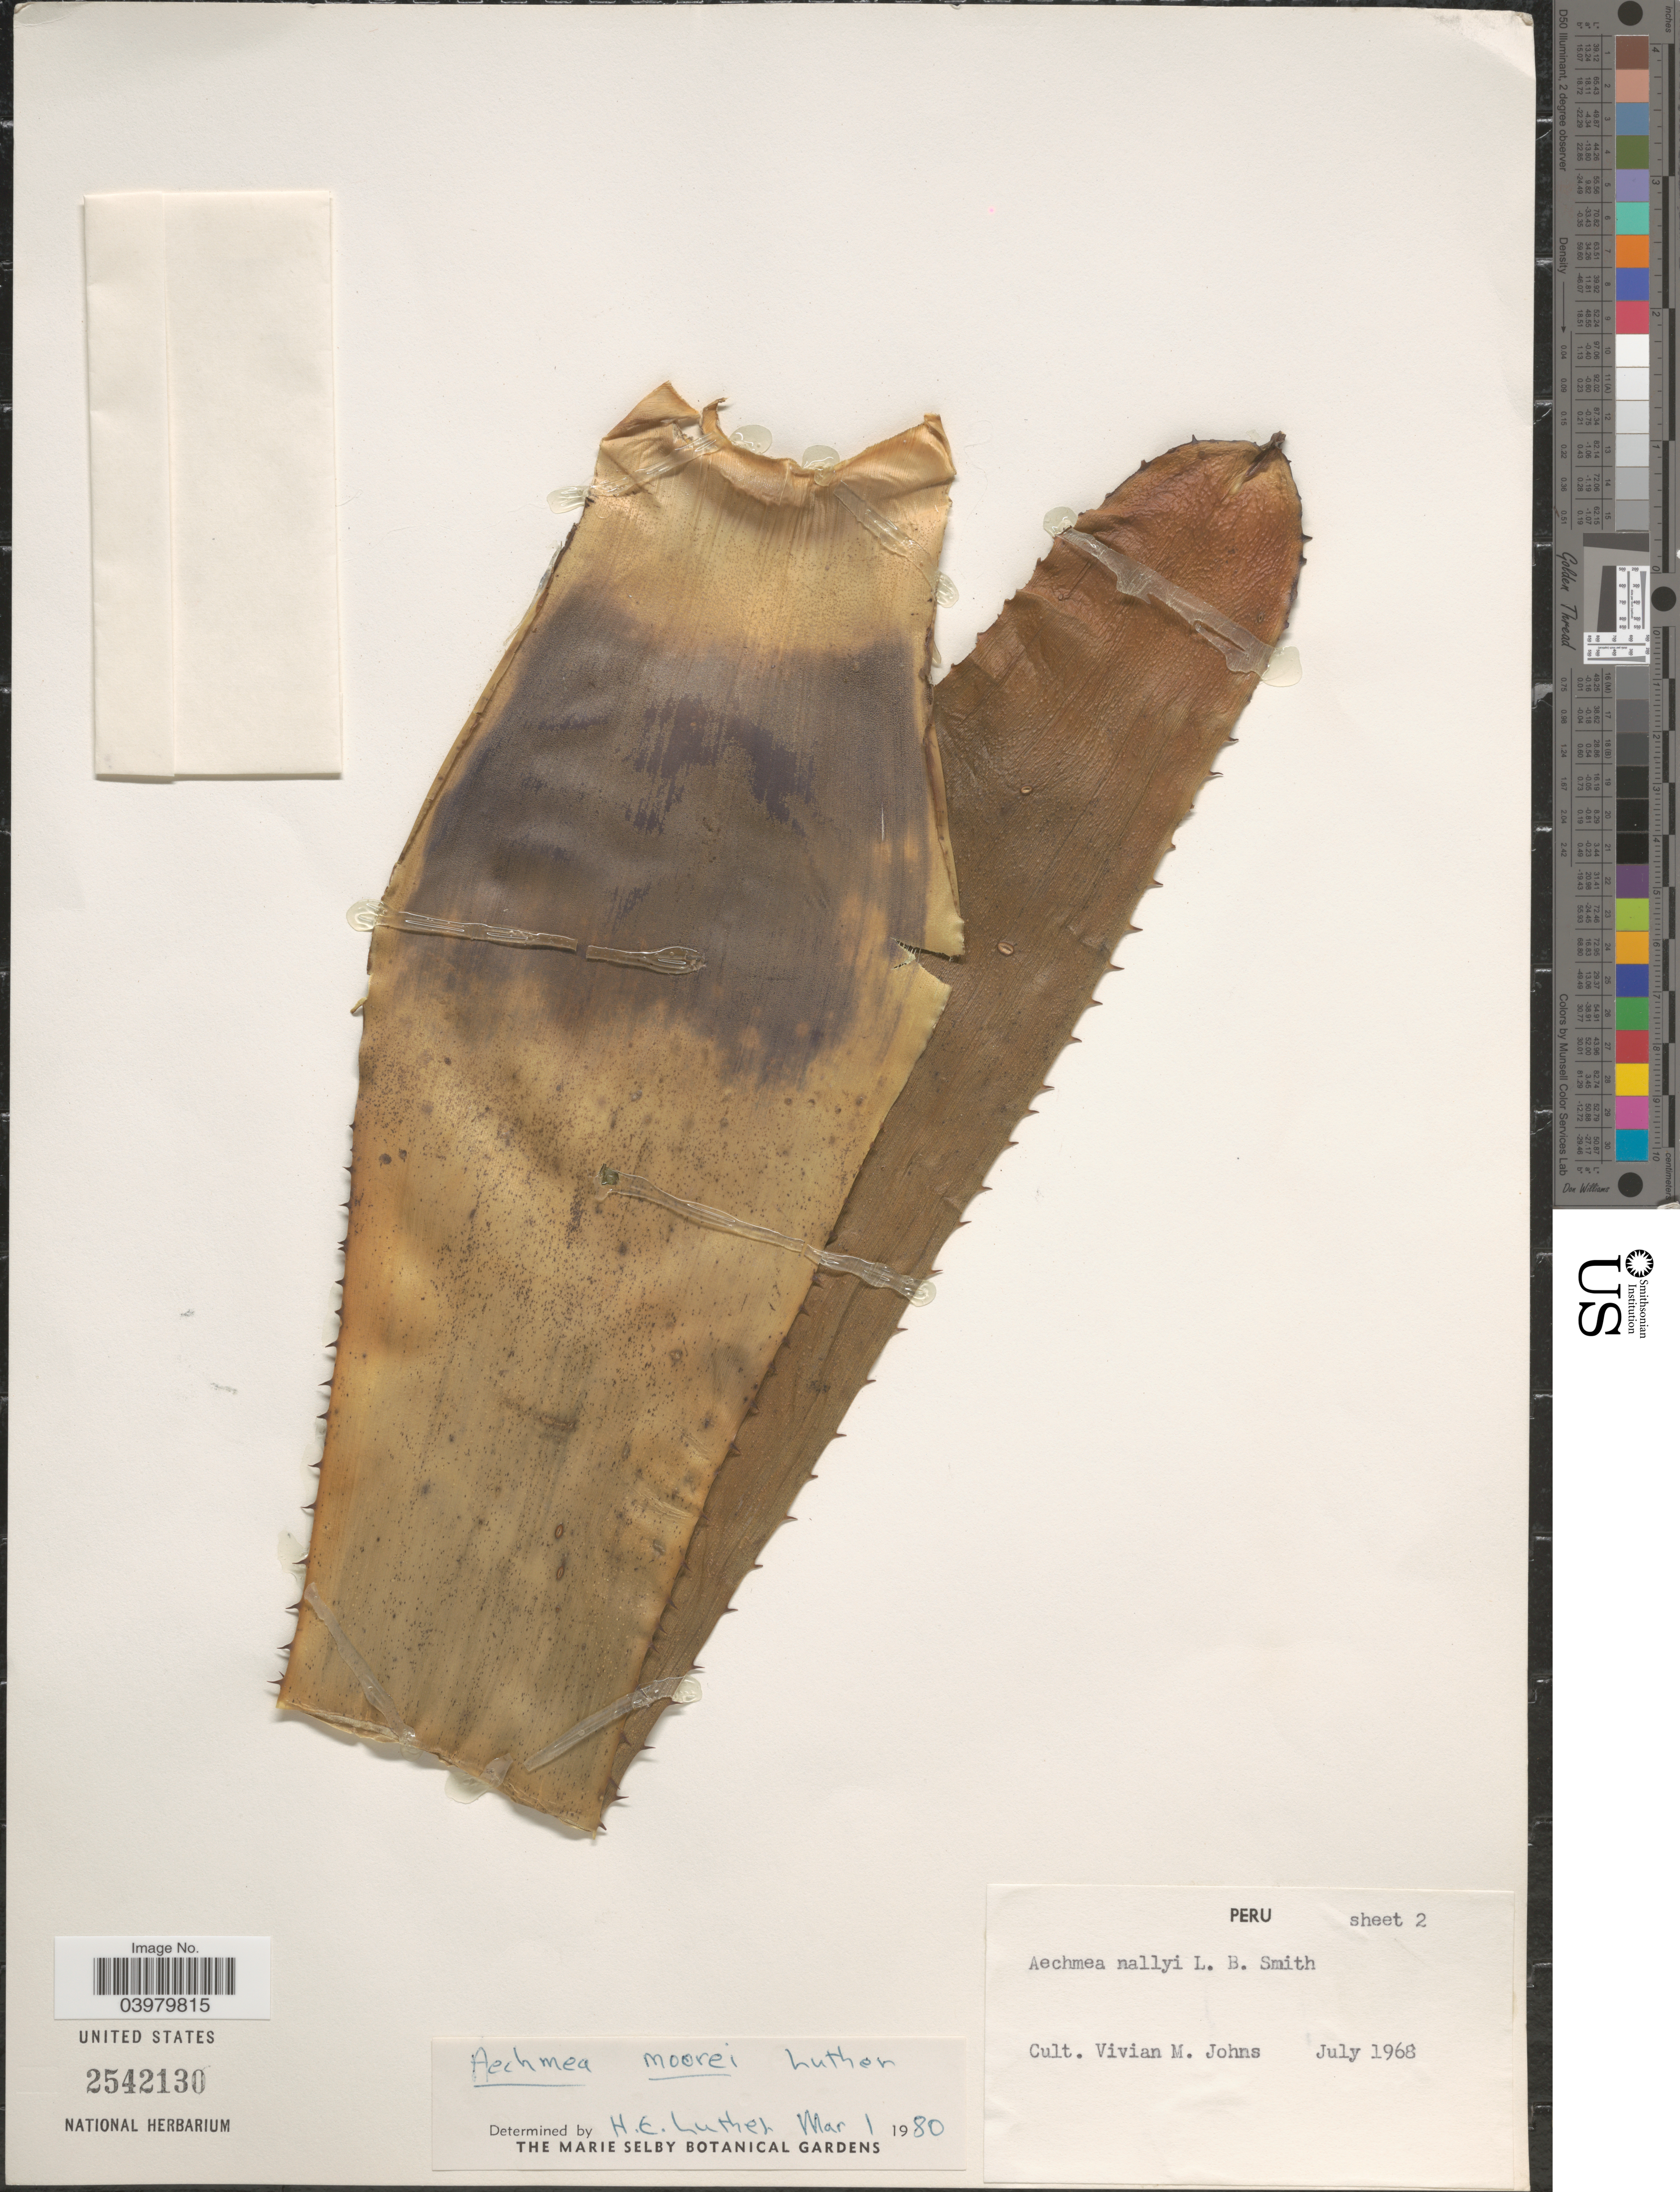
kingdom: Plantae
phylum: Tracheophyta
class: Liliopsida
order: Poales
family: Bromeliaceae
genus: Aechmea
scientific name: Aechmea moorei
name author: H.E. Luther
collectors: V. Johns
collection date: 1968-07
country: Peru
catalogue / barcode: US 2542130